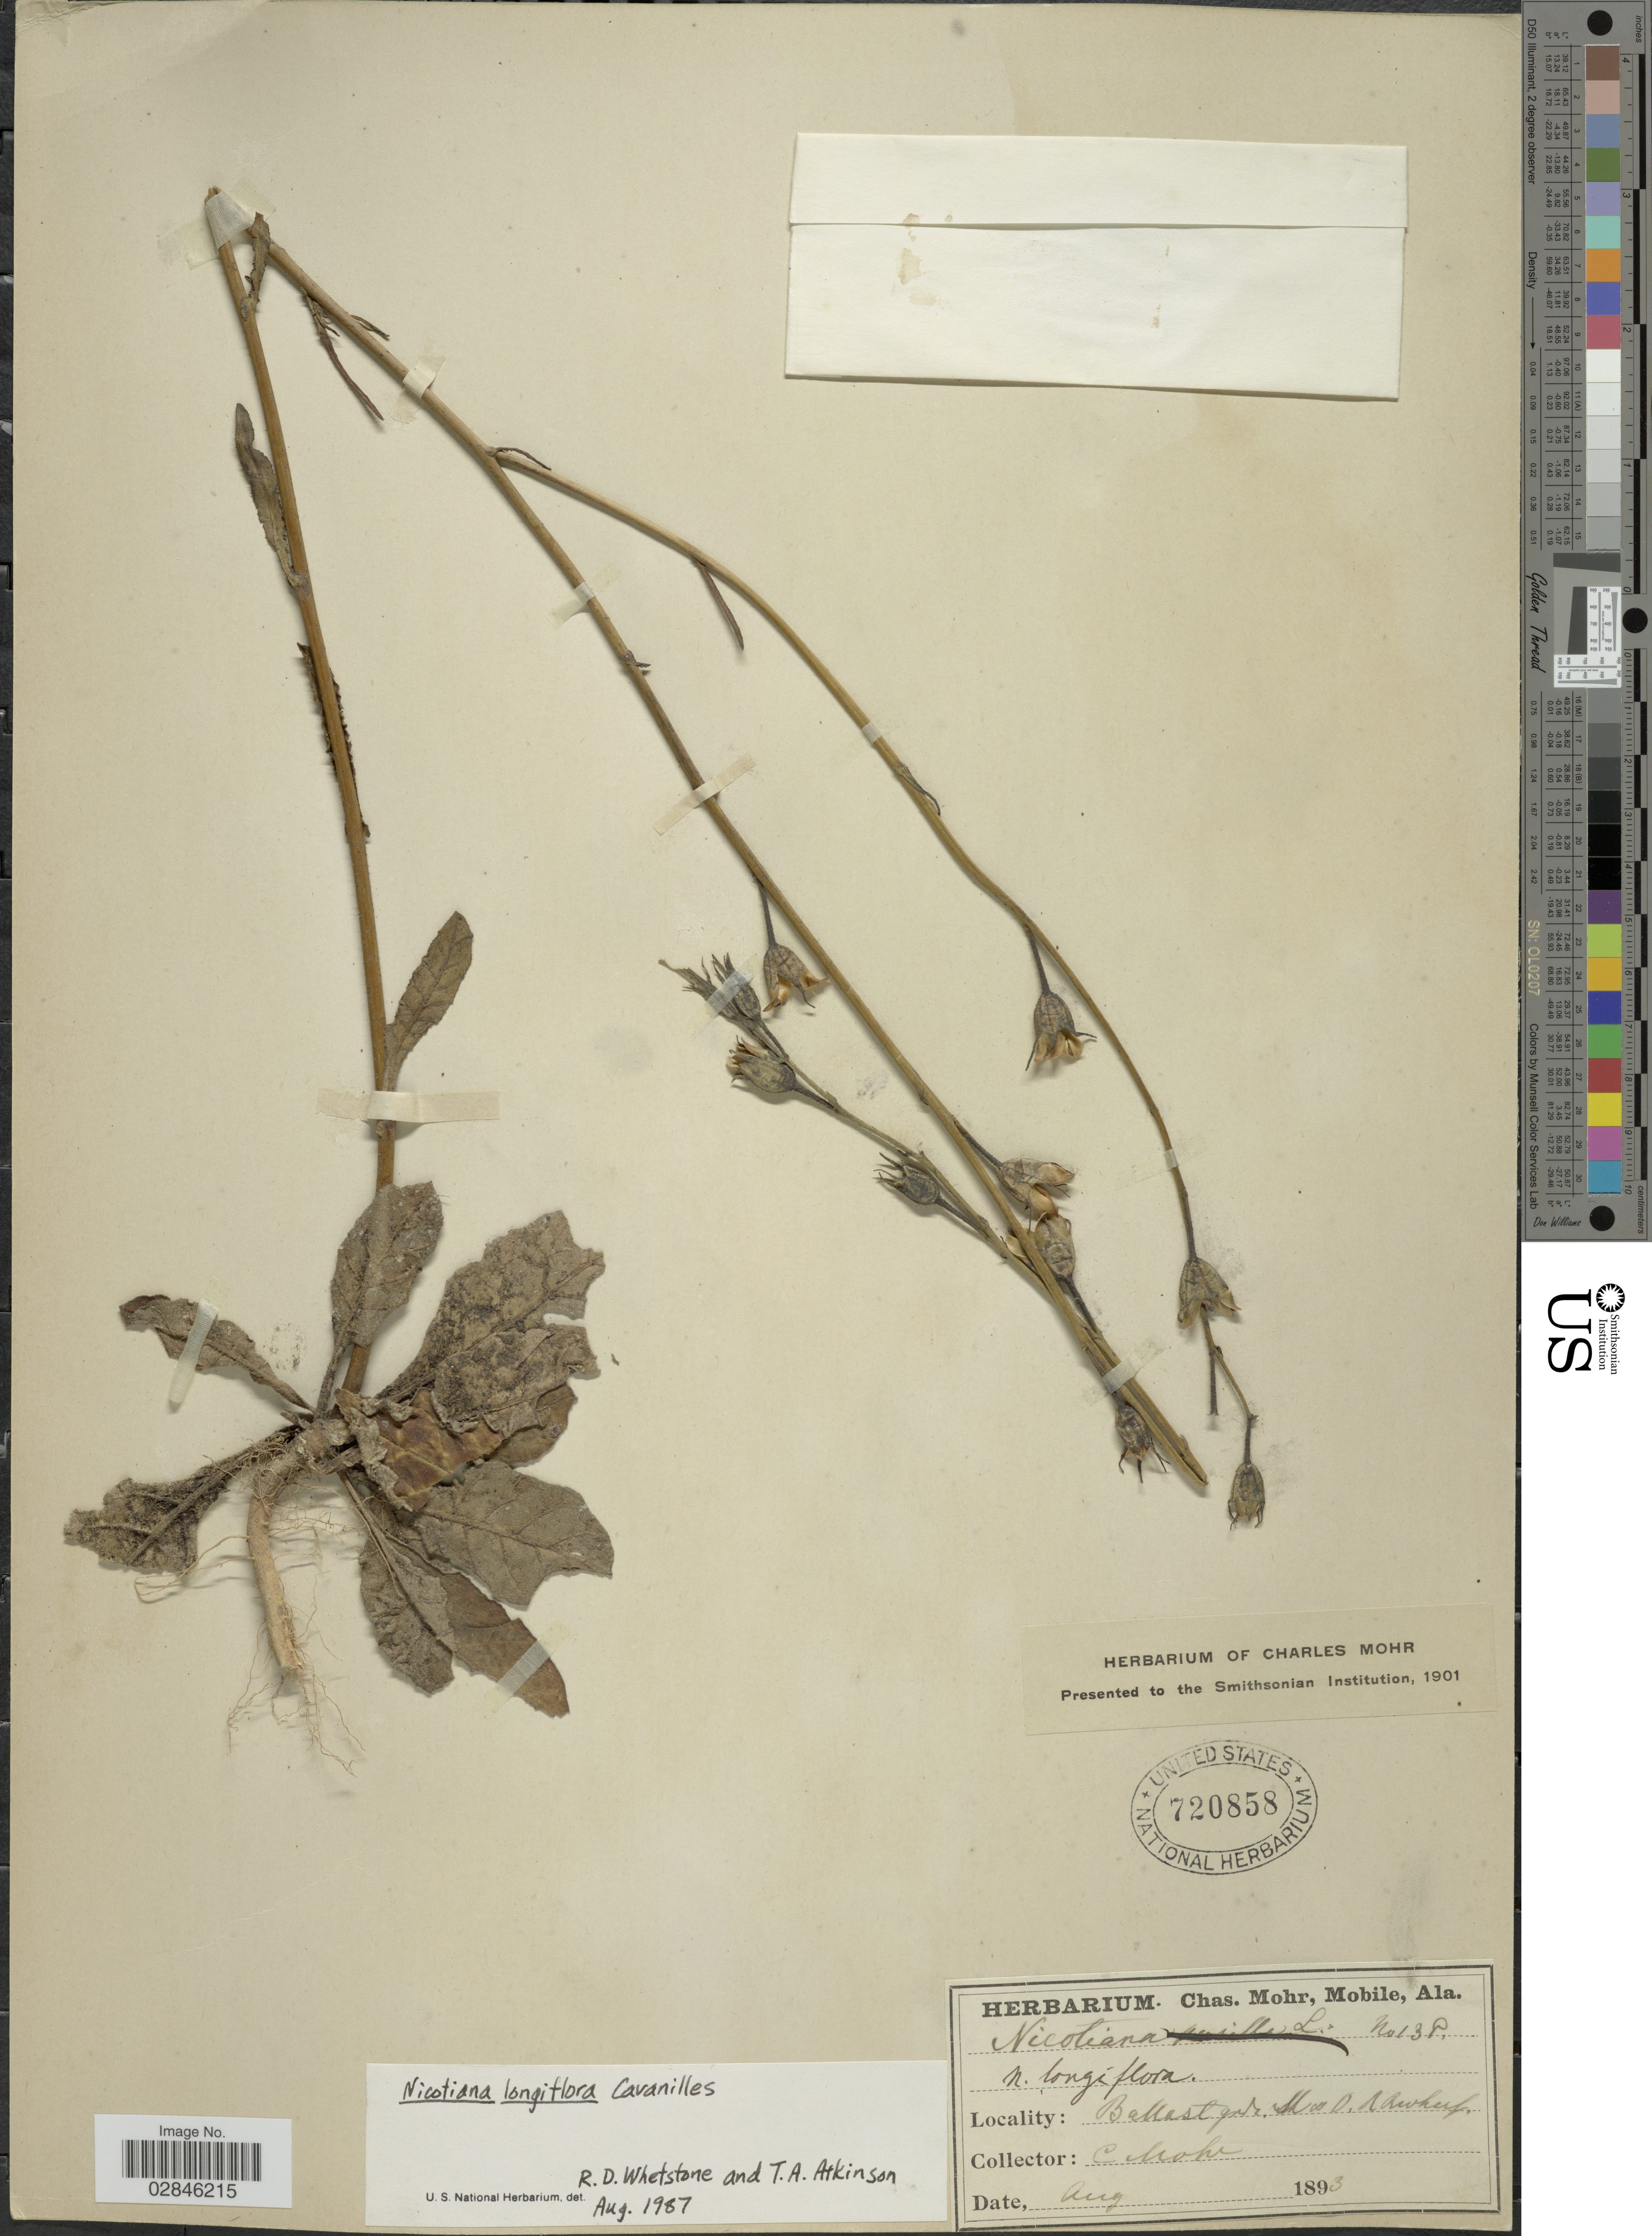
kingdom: Plantae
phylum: Tracheophyta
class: Magnoliopsida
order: Solanales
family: Solanaceae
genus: Nicotiana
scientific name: Nicotiana longiflora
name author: Cav.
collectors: Mohr, C. T. (herbarium)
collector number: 138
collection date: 1893-08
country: United States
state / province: Alabama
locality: Ballast grds. M & O. R R wharf.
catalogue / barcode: US 720858